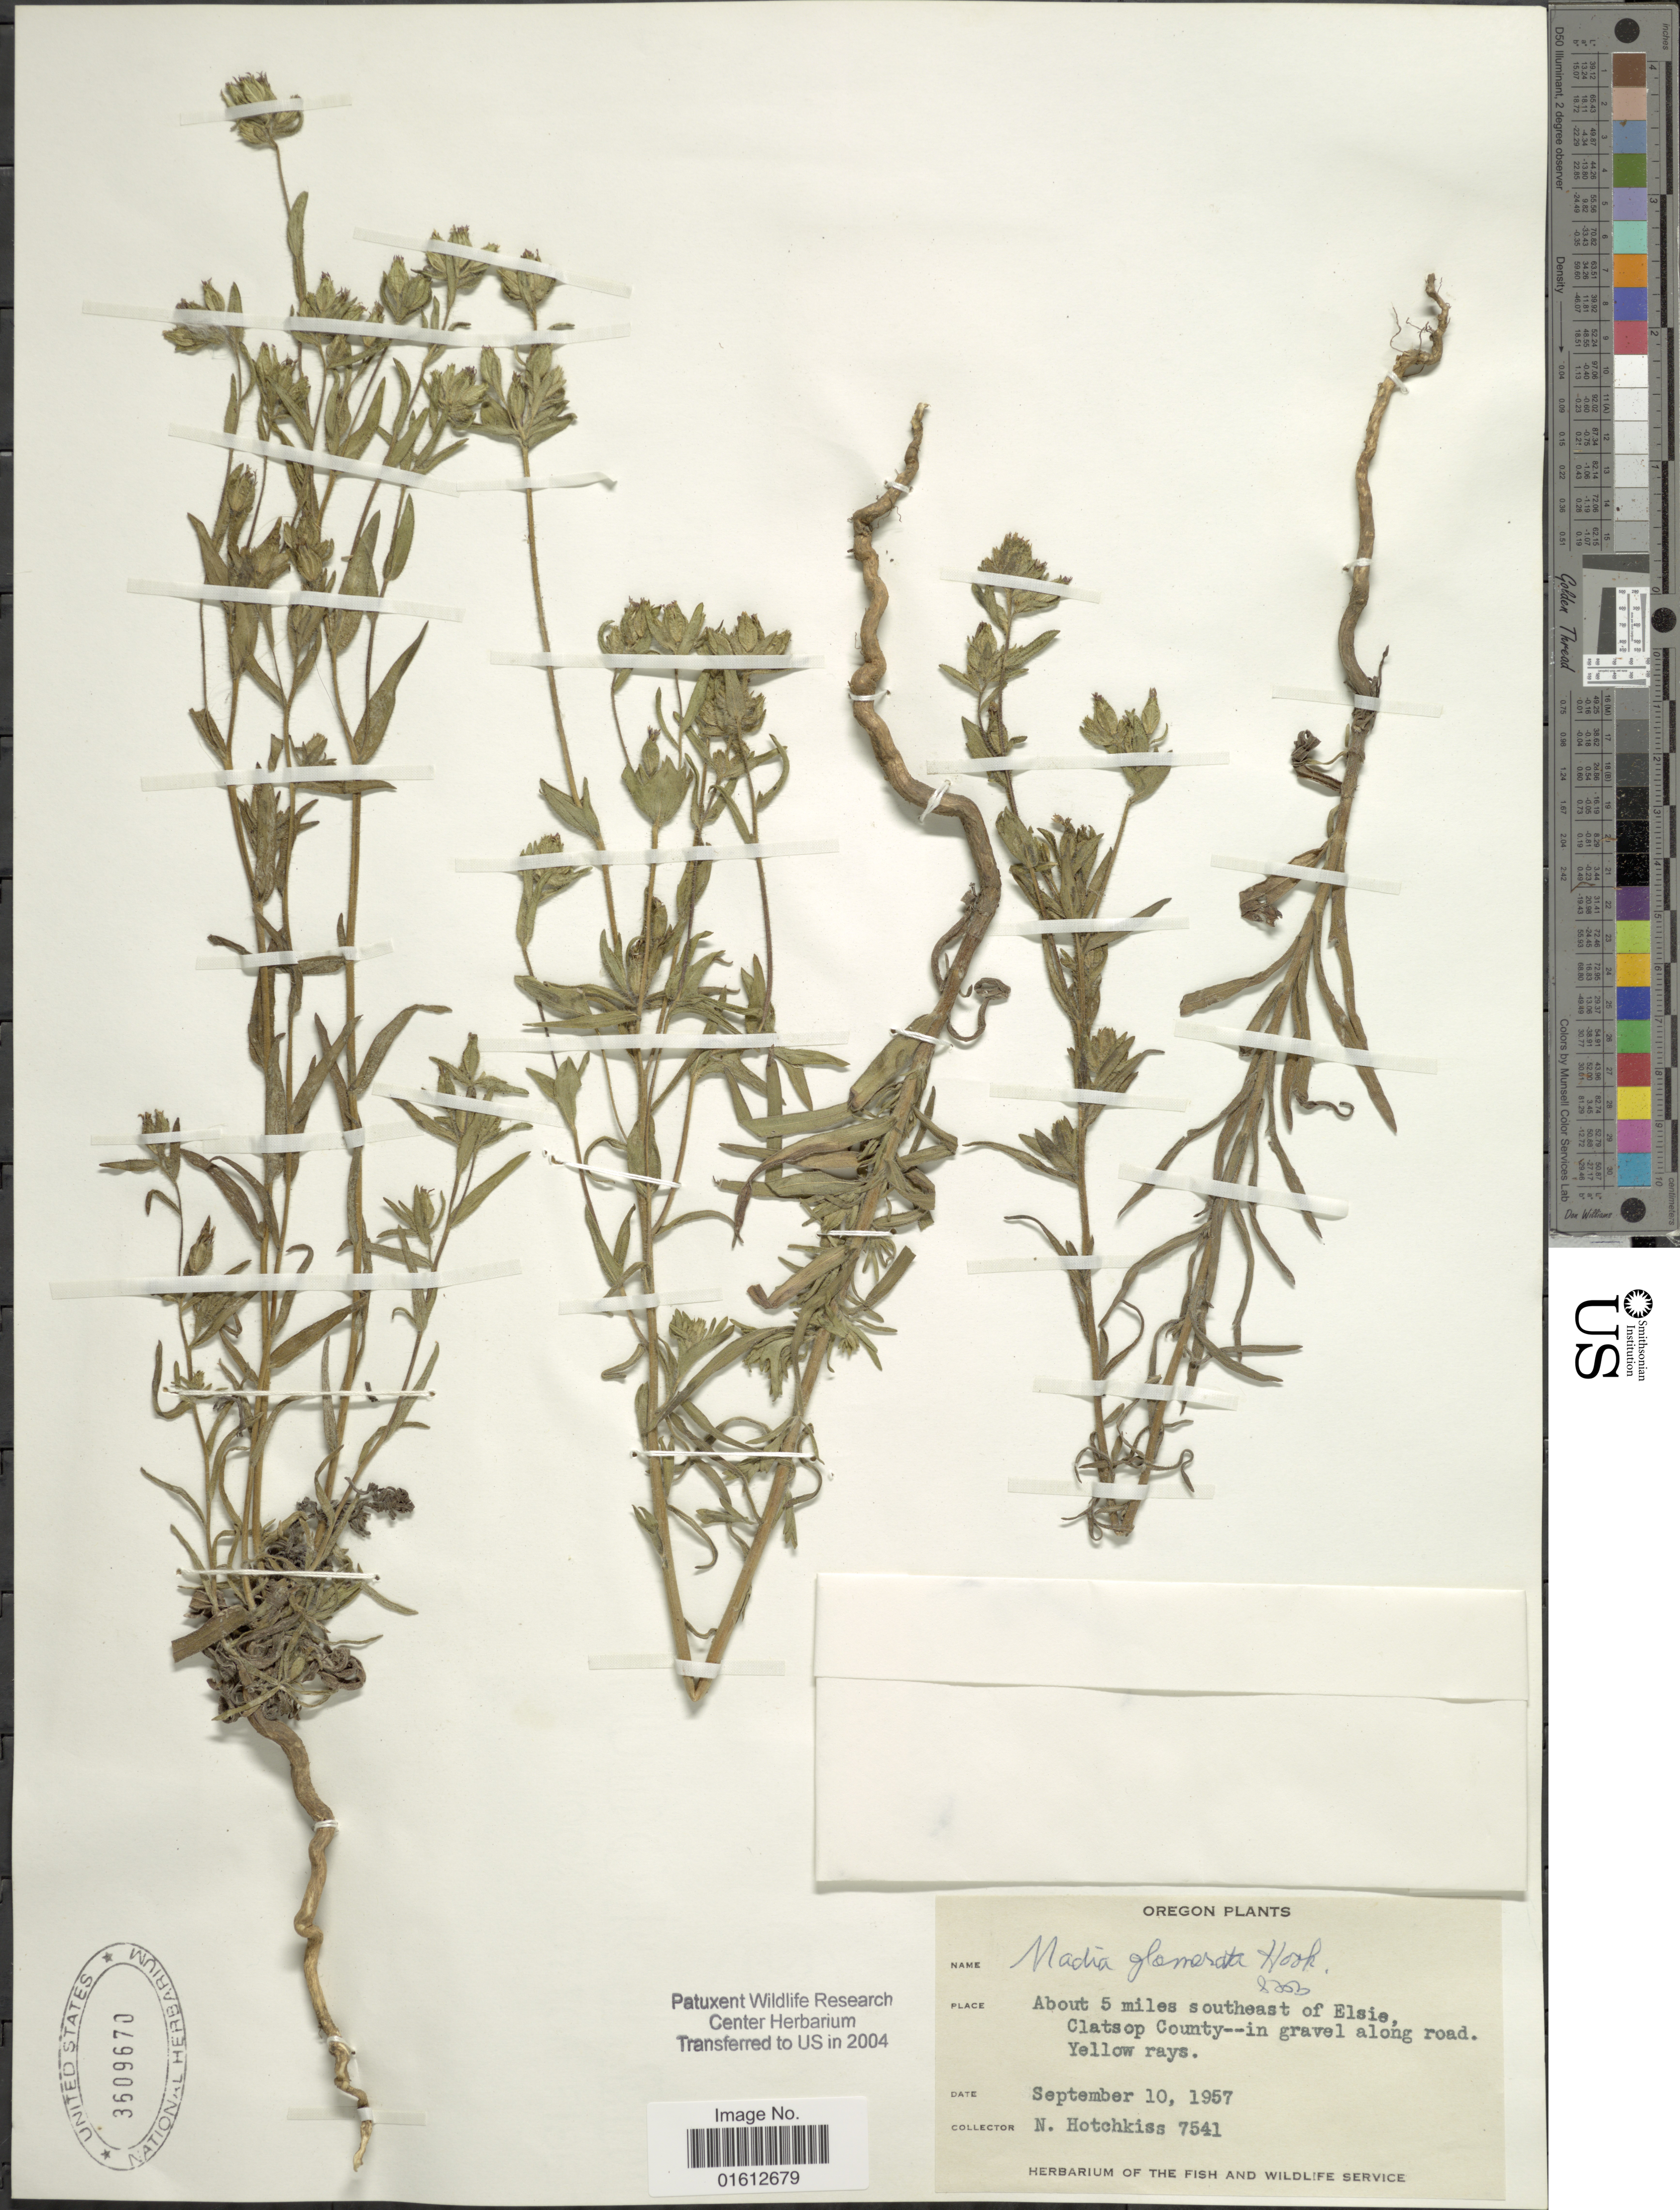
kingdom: Plantae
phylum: Tracheophyta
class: Magnoliopsida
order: Asterales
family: Asteraceae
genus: Madia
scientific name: Madia glomerata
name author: Hook.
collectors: N. Hotchkiss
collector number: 7541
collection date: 1957-09-10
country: United States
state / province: Oregon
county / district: Clatsop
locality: About 5 miles southeast of Elsie, Clatsop County--in gravel along road.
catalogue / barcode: US 3609670